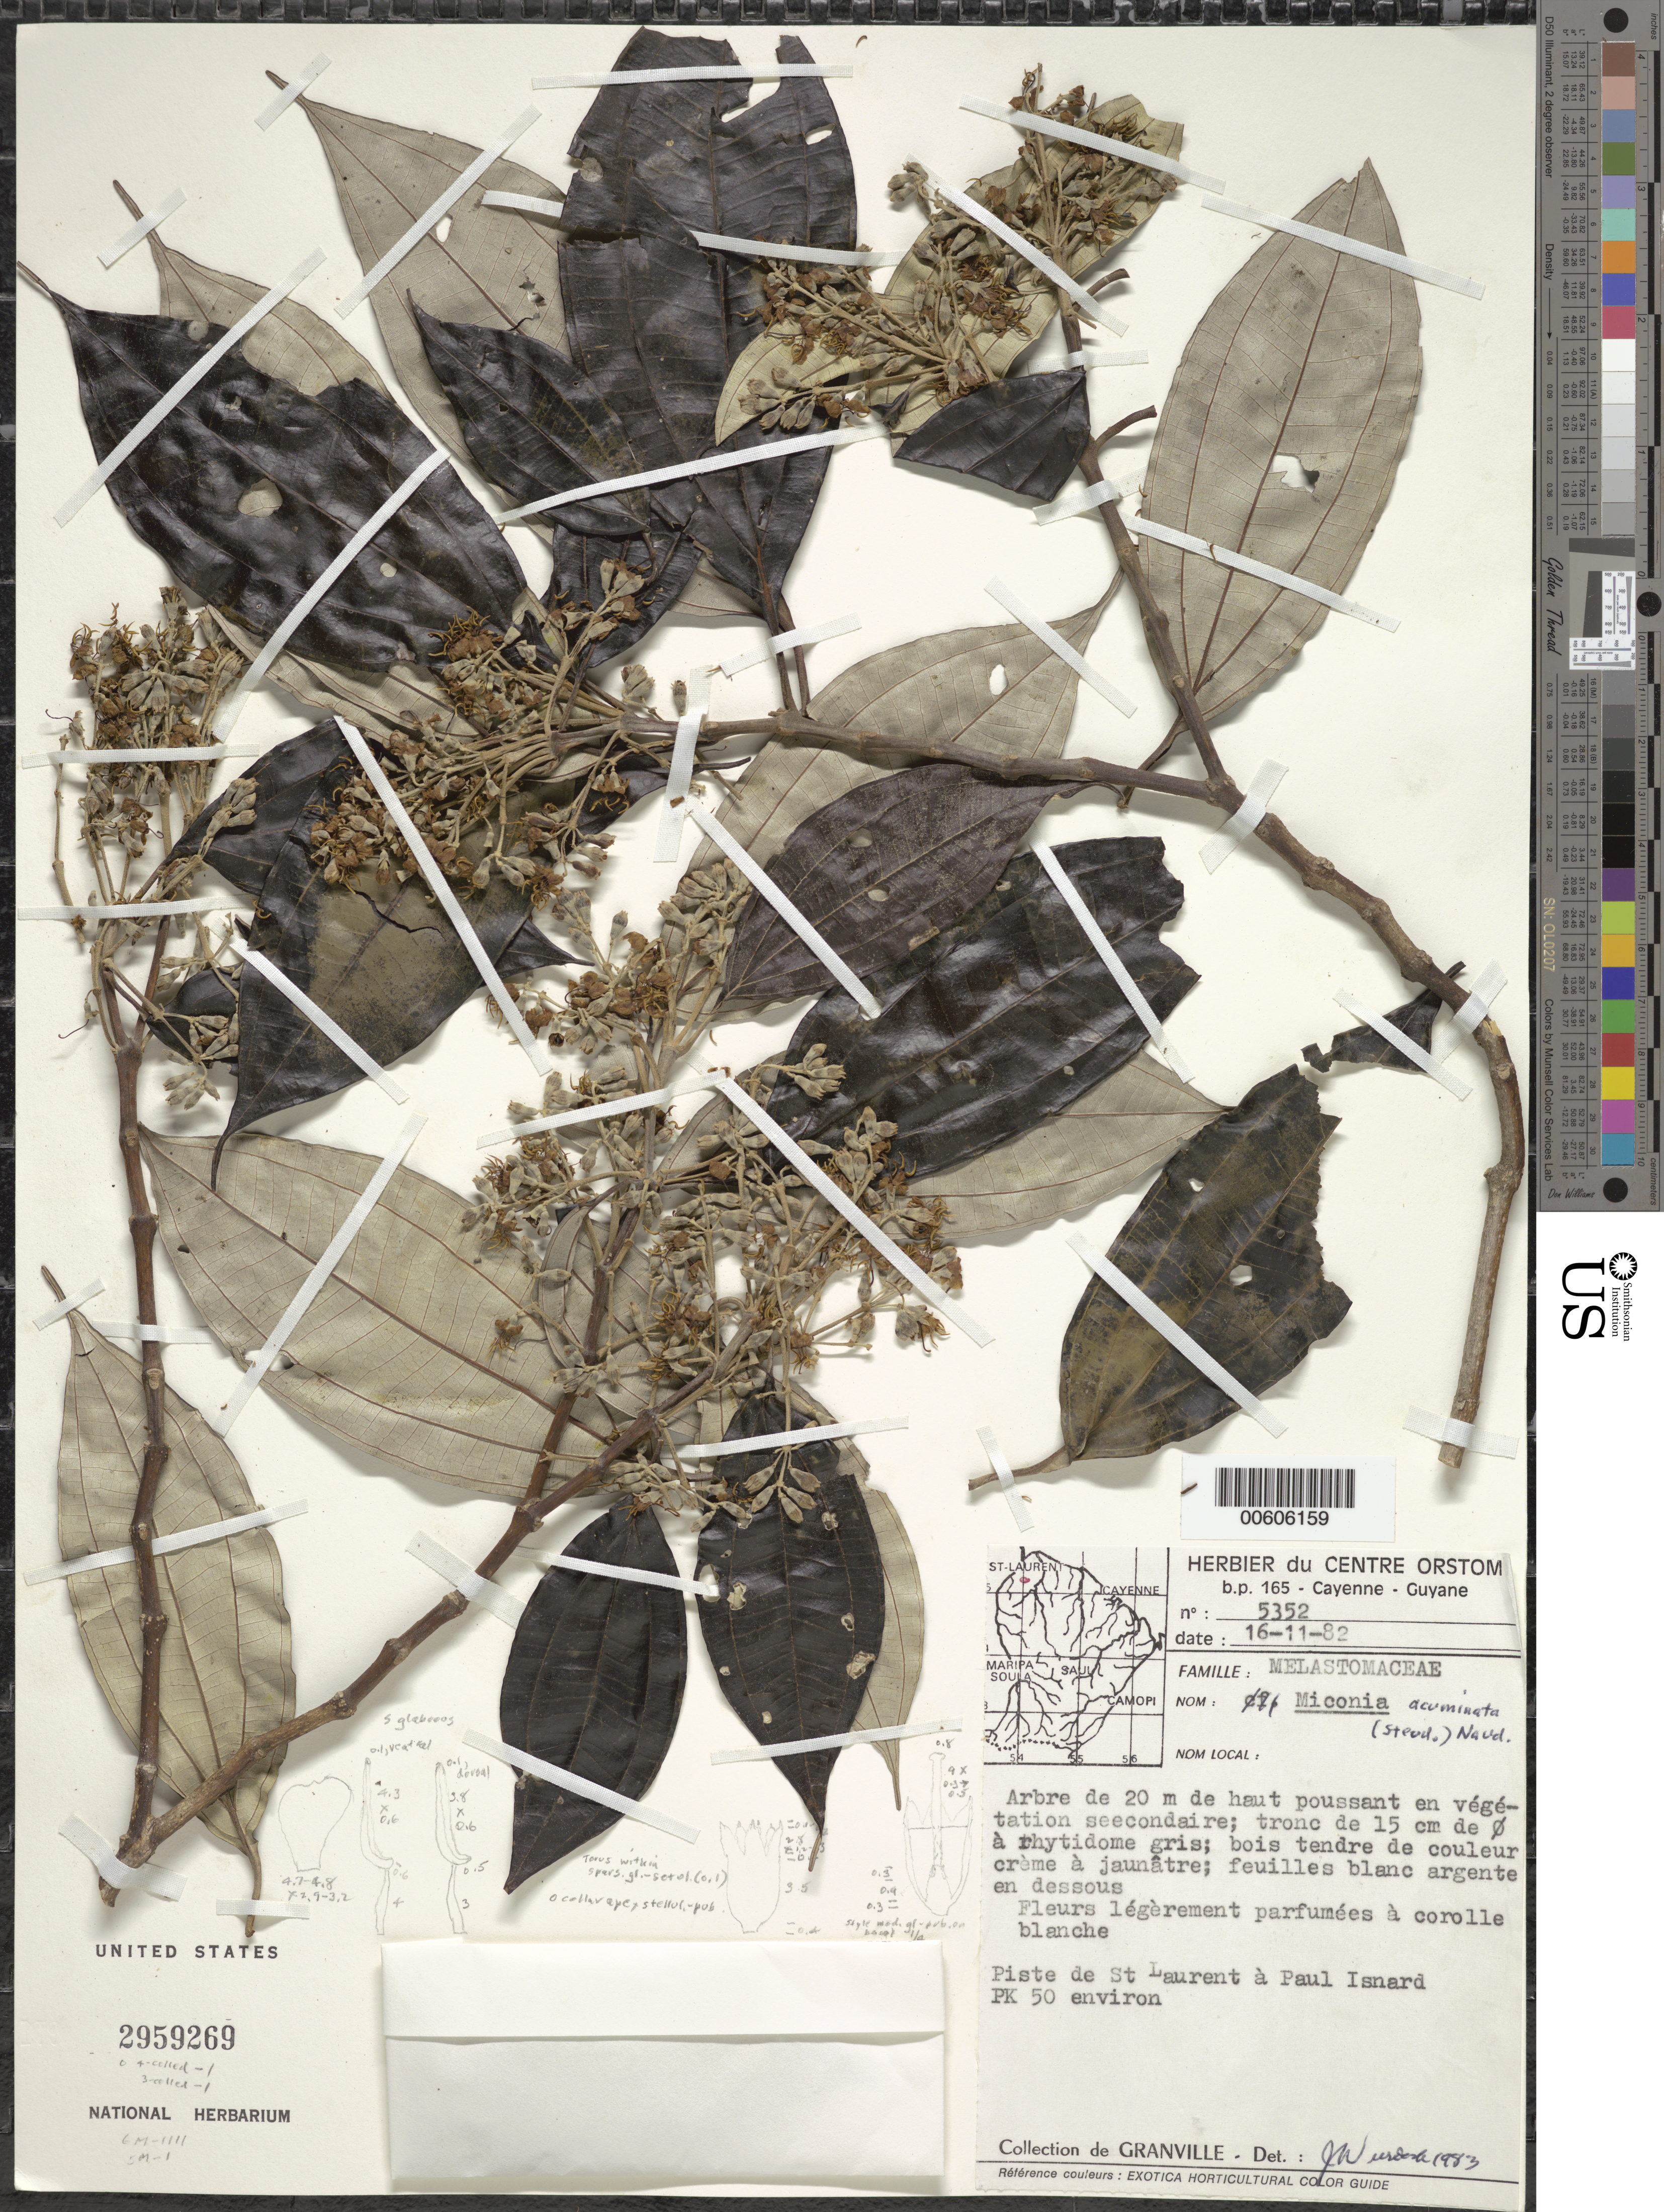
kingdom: Plantae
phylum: Tracheophyta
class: Magnoliopsida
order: Myrtales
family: Melastomataceae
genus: Miconia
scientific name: Miconia acuminata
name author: (Steud.) Naudin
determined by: Wurdack, John J., (US), US (UNITED STATES)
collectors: J.-J. de Granville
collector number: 5352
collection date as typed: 16-Nov-82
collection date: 1982-11-16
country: French Guiana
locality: Piste de St. Laurent à Paul Isnard, PK 50 environ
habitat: Vegetation secondaire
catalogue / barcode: US 2959269